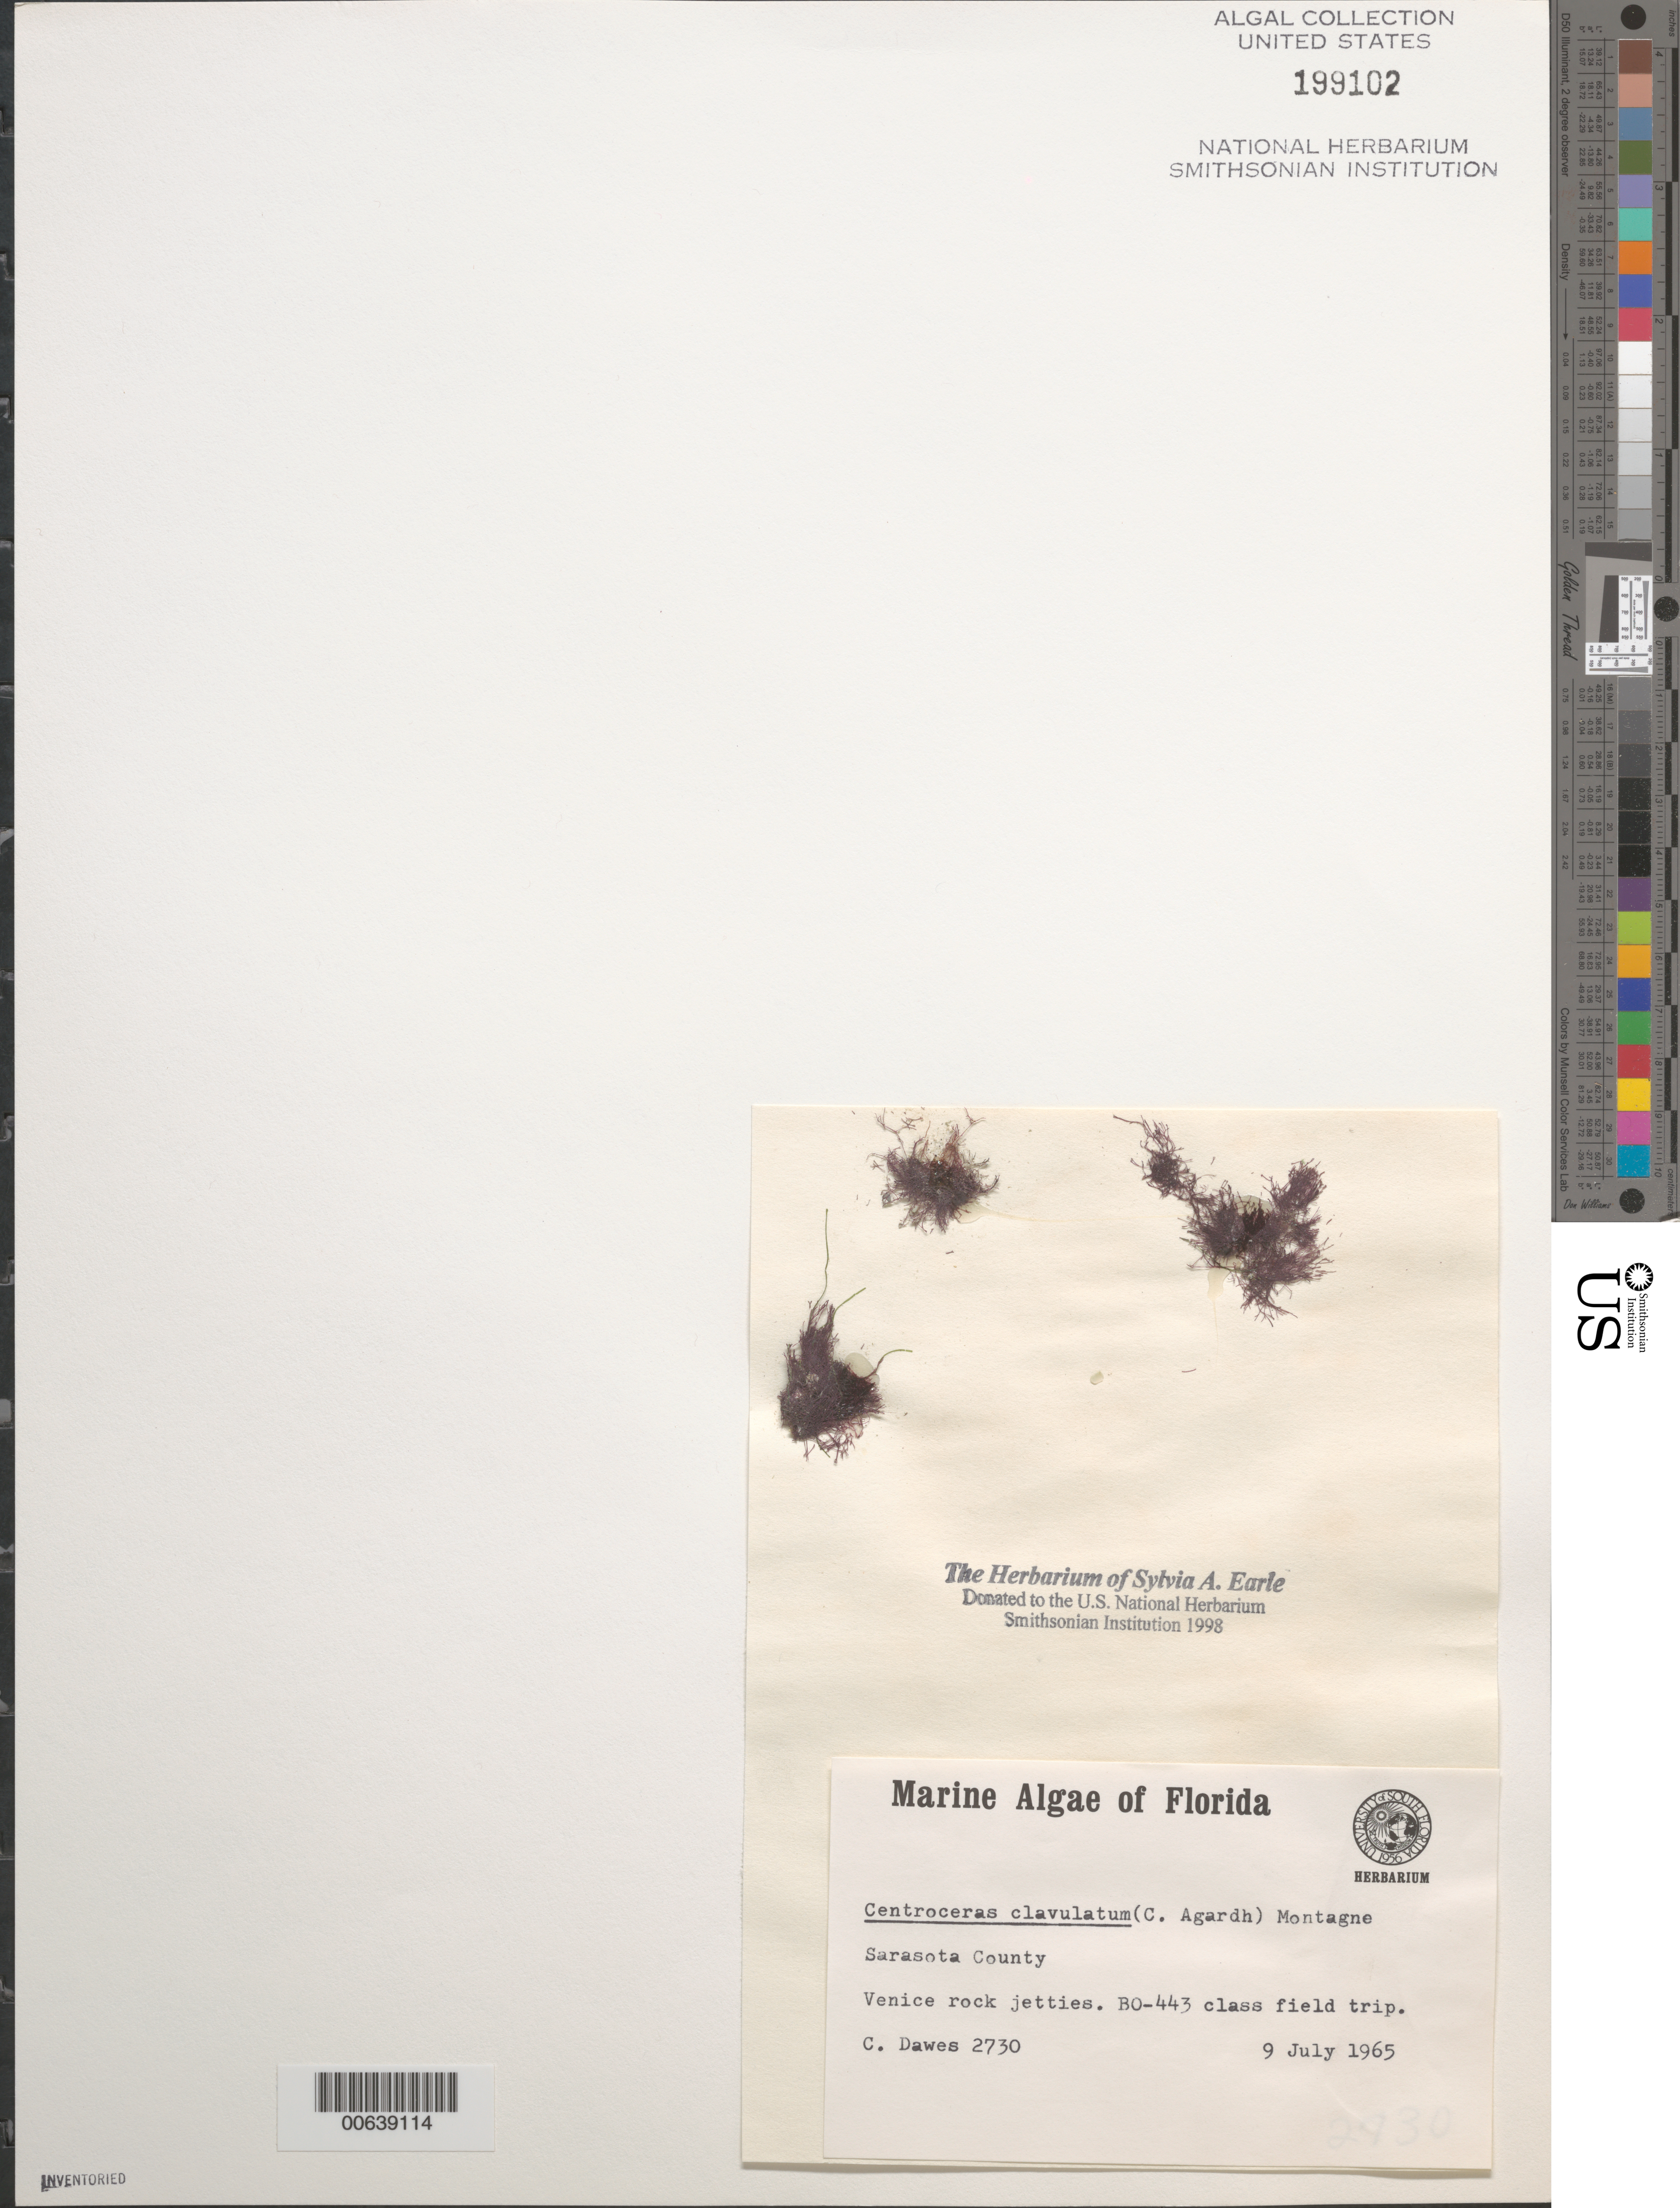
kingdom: Plantae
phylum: Rhodophyta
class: Florideophyceae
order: Ceramiales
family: Ceramiaceae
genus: Centroceras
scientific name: Centroceras clavulatum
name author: (C. Agardh) Mont.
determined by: Humm, Harold J.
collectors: C. Dawes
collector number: Cjd 2730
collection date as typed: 09 Jul 1965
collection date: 1965-07-09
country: United States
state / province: Florida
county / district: Sarasota County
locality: Venice rock jetties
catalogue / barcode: US 199102